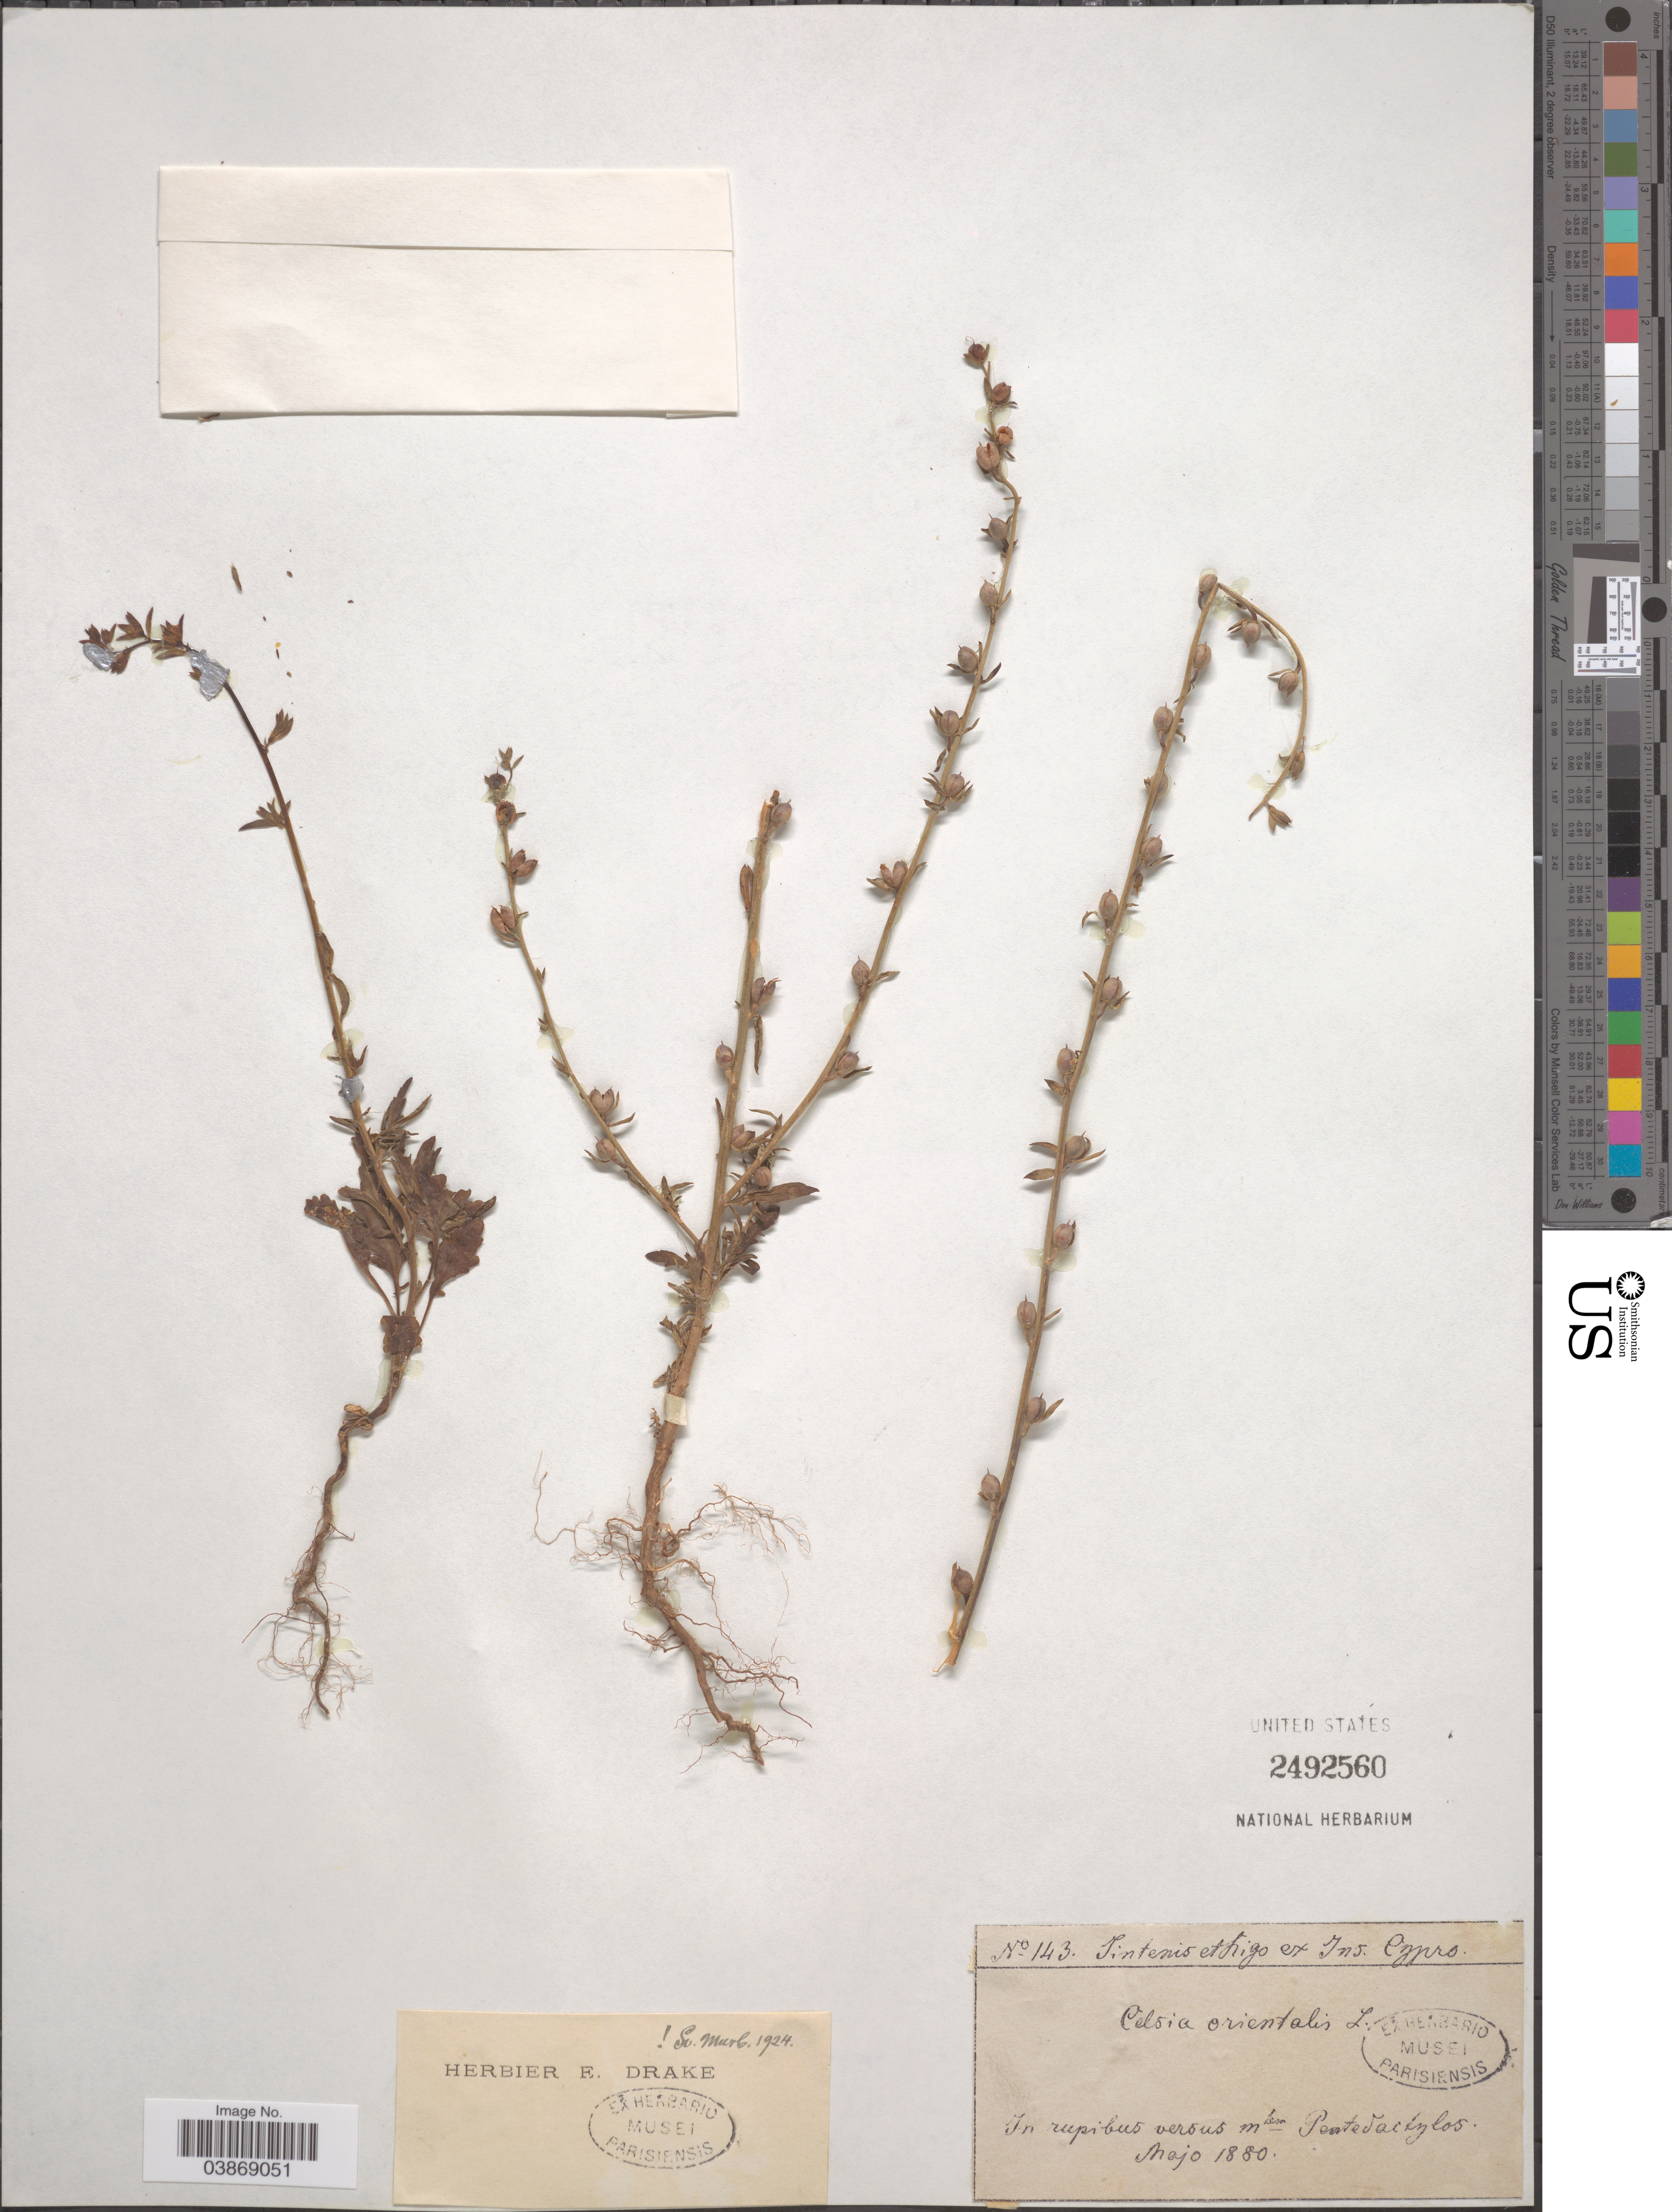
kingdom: Plantae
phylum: Tracheophyta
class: Magnoliopsida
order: Lamiales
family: Scrophulariaceae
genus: Celsia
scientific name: Celsia orientalis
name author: L.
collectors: -. Sintenis & -- Rigo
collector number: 143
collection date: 1880-05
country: Cyprus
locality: In rupibus versus Mtn. Pededactylos.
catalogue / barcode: US 2492560